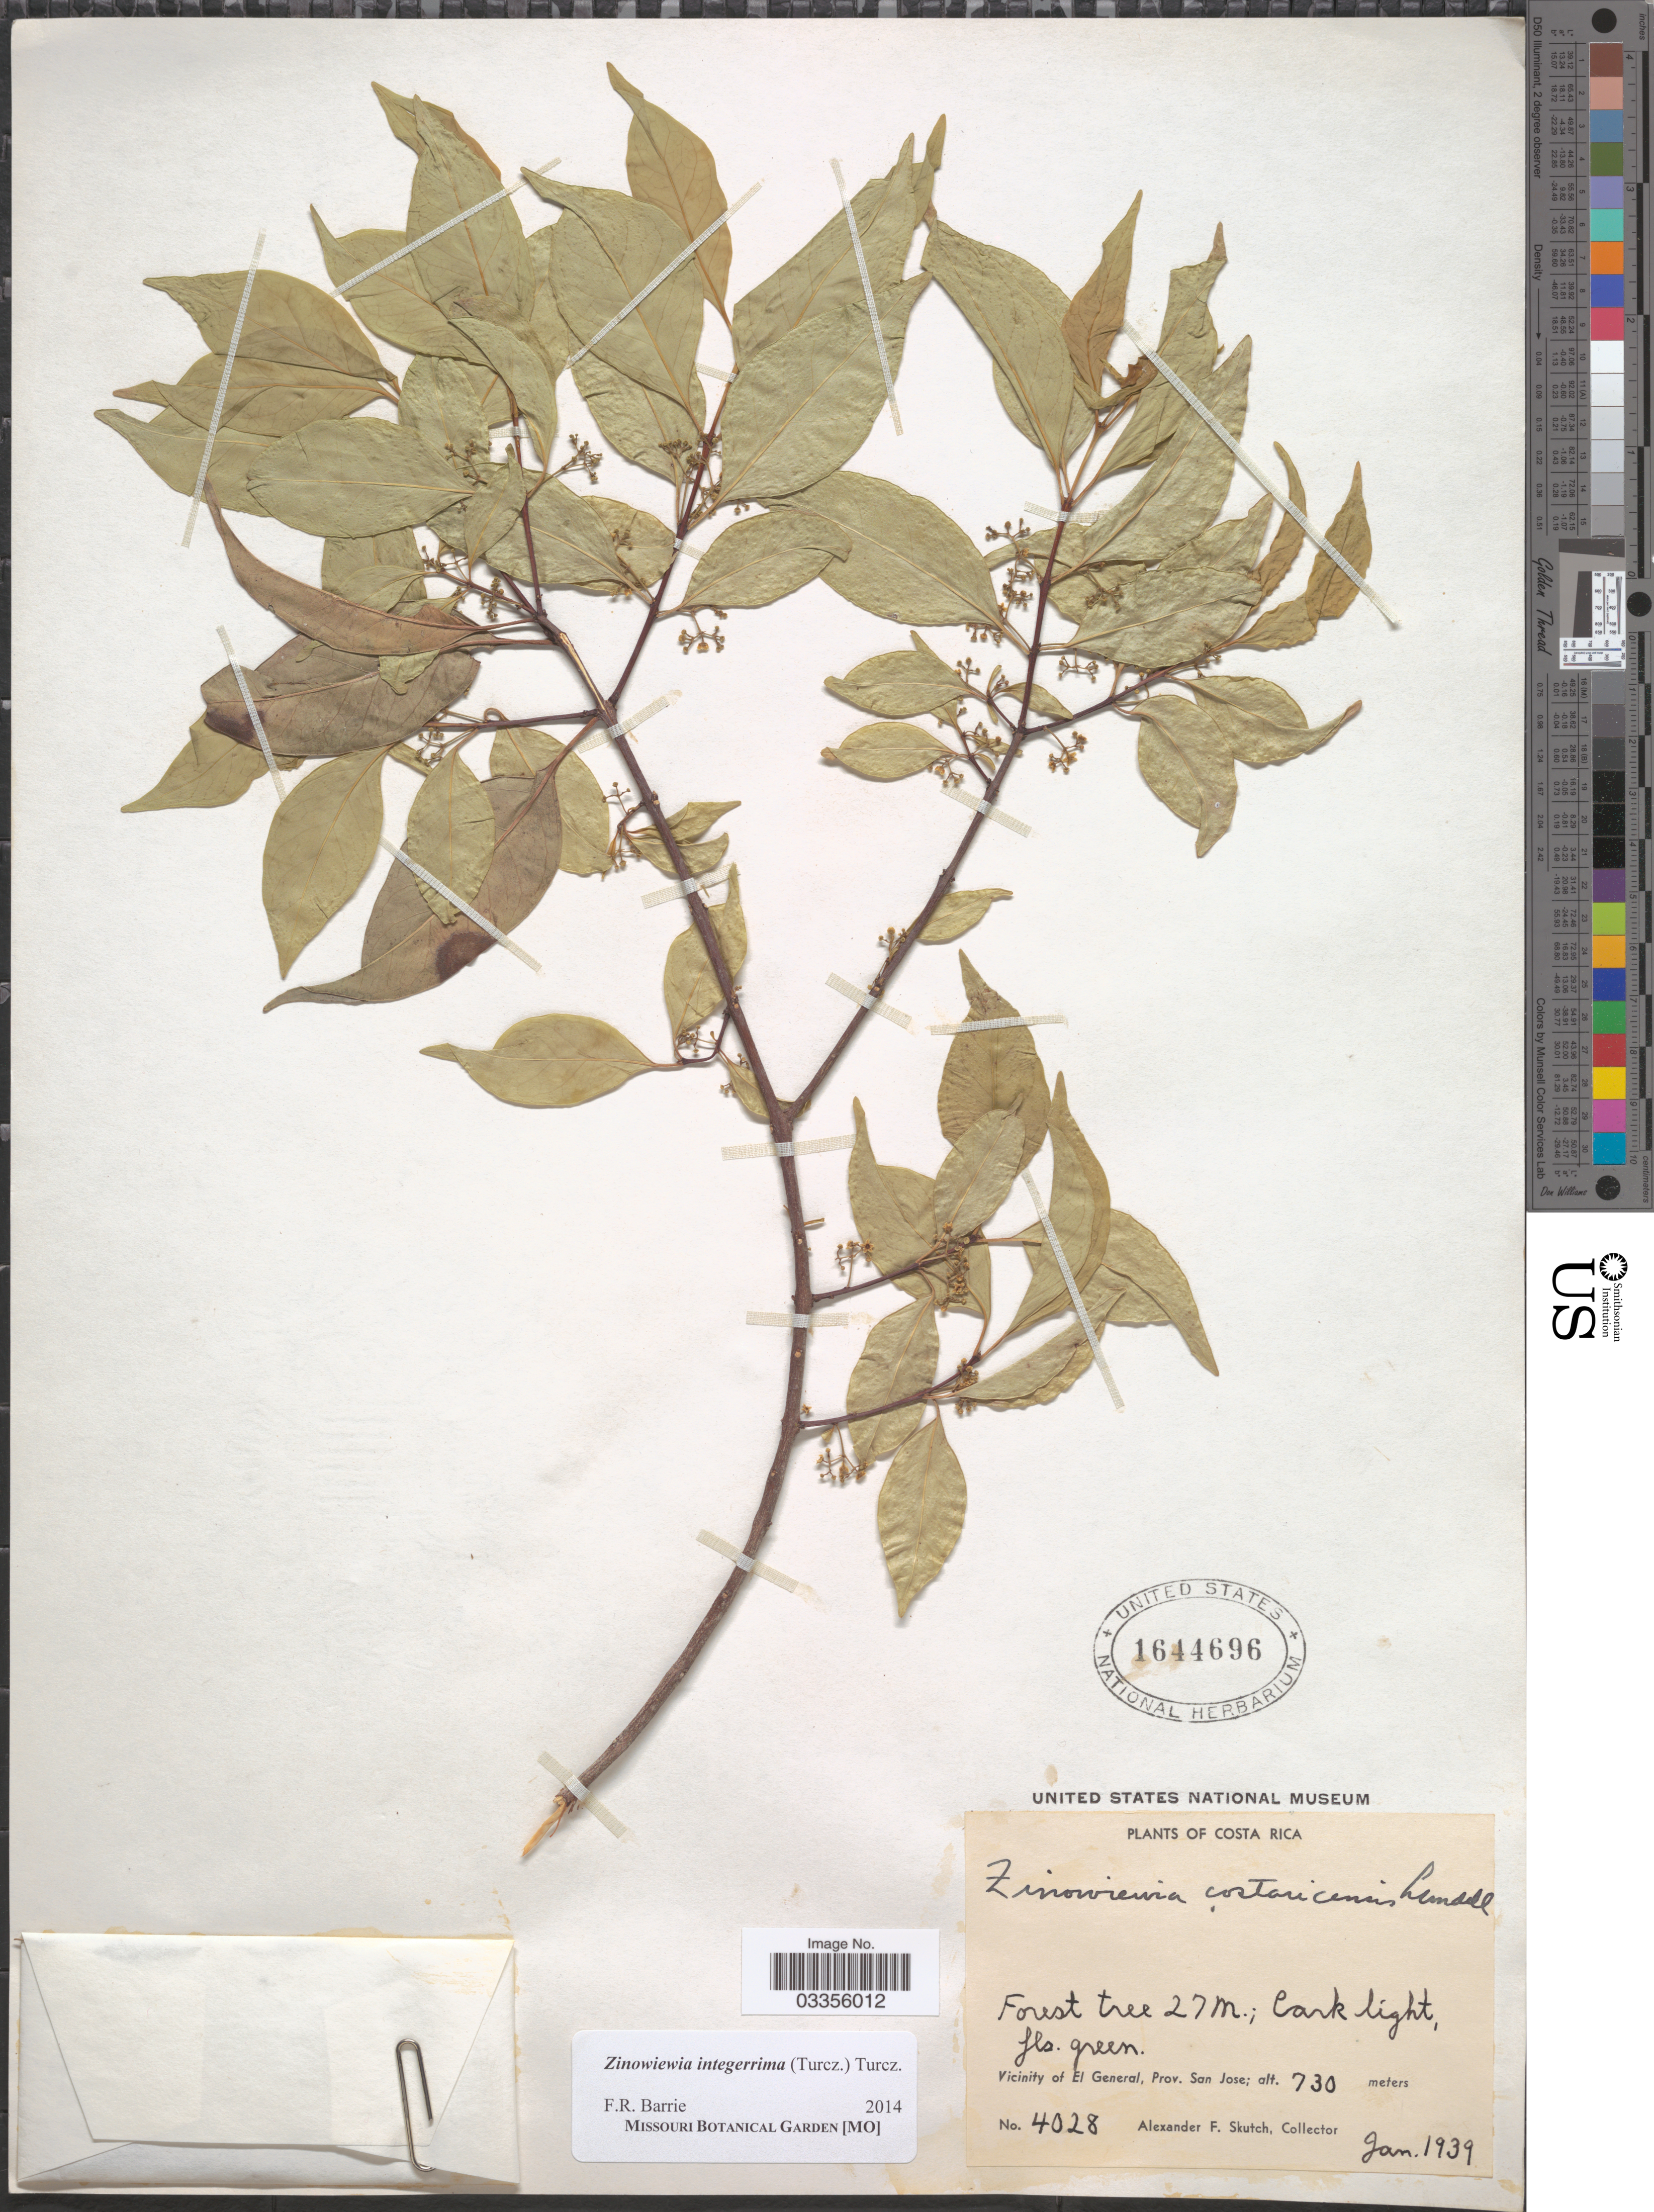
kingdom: Plantae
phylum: Tracheophyta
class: Magnoliopsida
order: Celastrales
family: Celastraceae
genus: Zinowiewia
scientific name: Zinowiewia integerrima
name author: (Turcz.) Turcz.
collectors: A. F. Skutch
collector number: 4028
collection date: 1939-01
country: Costa Rica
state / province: San José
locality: Vicinity of El General.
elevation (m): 730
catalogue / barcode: US 1644696